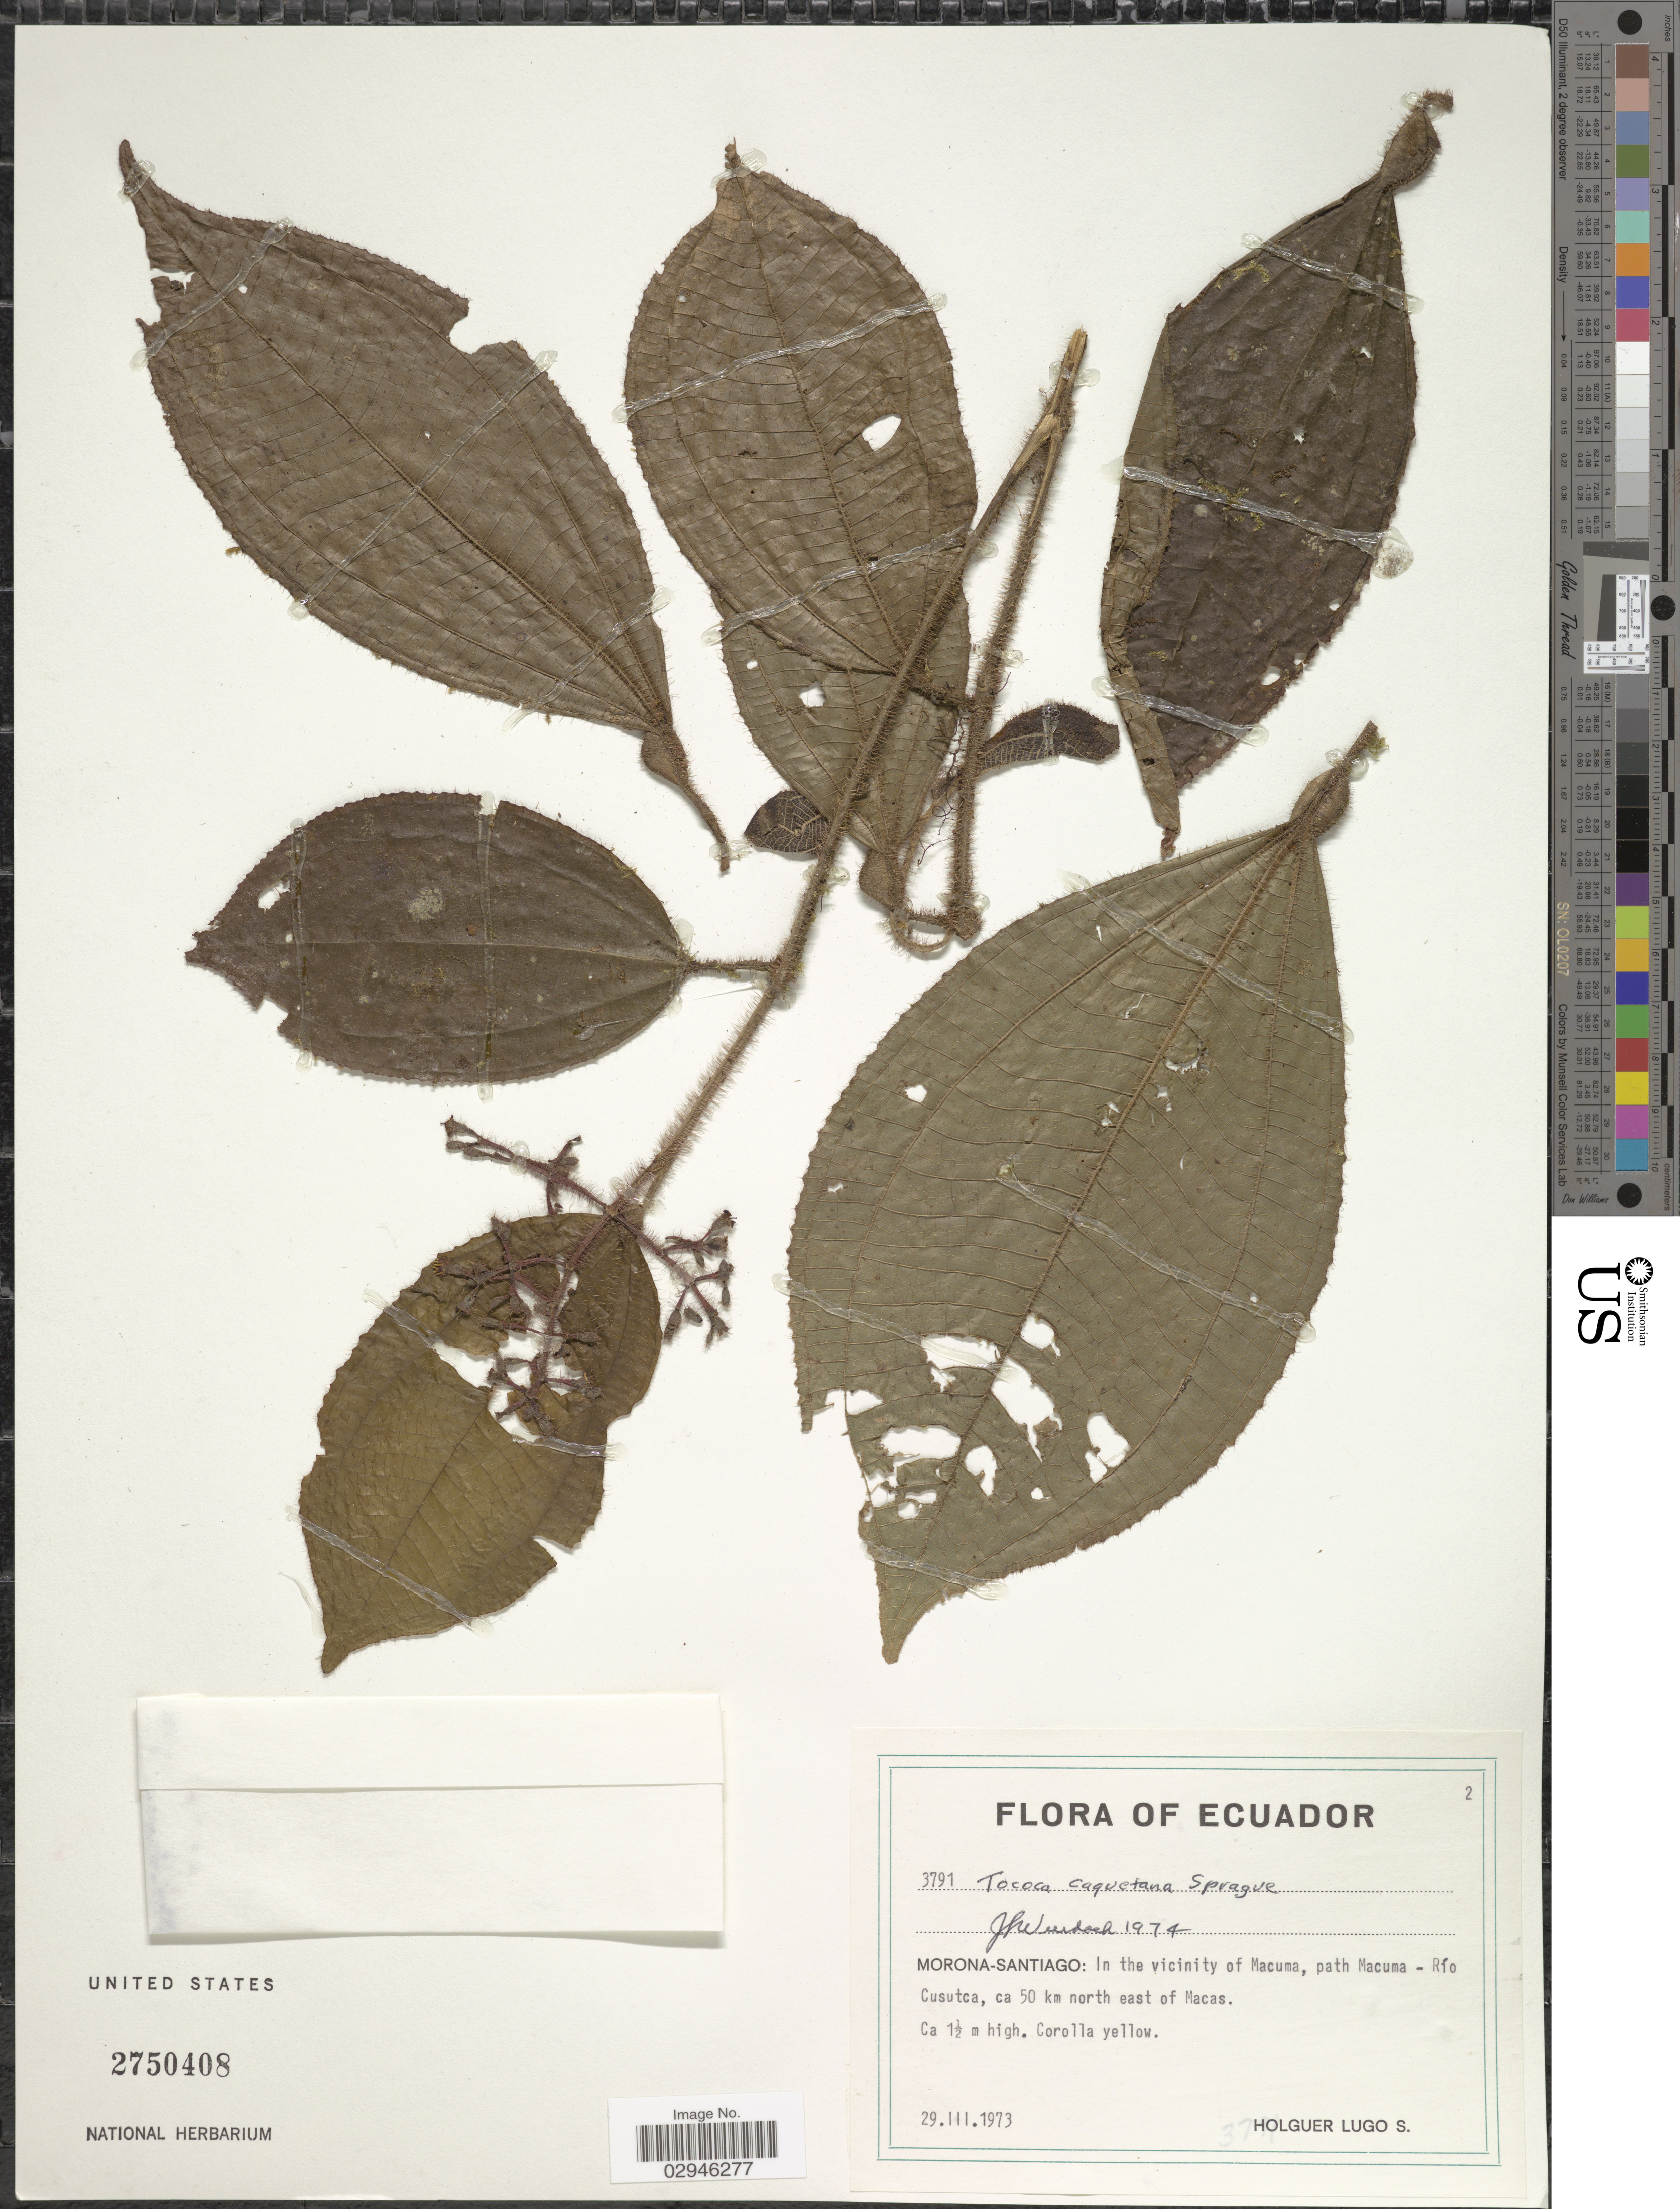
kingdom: Plantae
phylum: Tracheophyta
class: Magnoliopsida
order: Myrtales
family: Melastomataceae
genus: Tococa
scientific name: Tococa caquetana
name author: Sprague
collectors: H. Lugo S.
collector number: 3791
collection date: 1973-03-29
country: Ecuador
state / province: Morona-Santiago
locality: In the vicinity of Macuma, path Macuma - Río Cusuta, ca 50 km north east of Macas.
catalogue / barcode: US 2750408